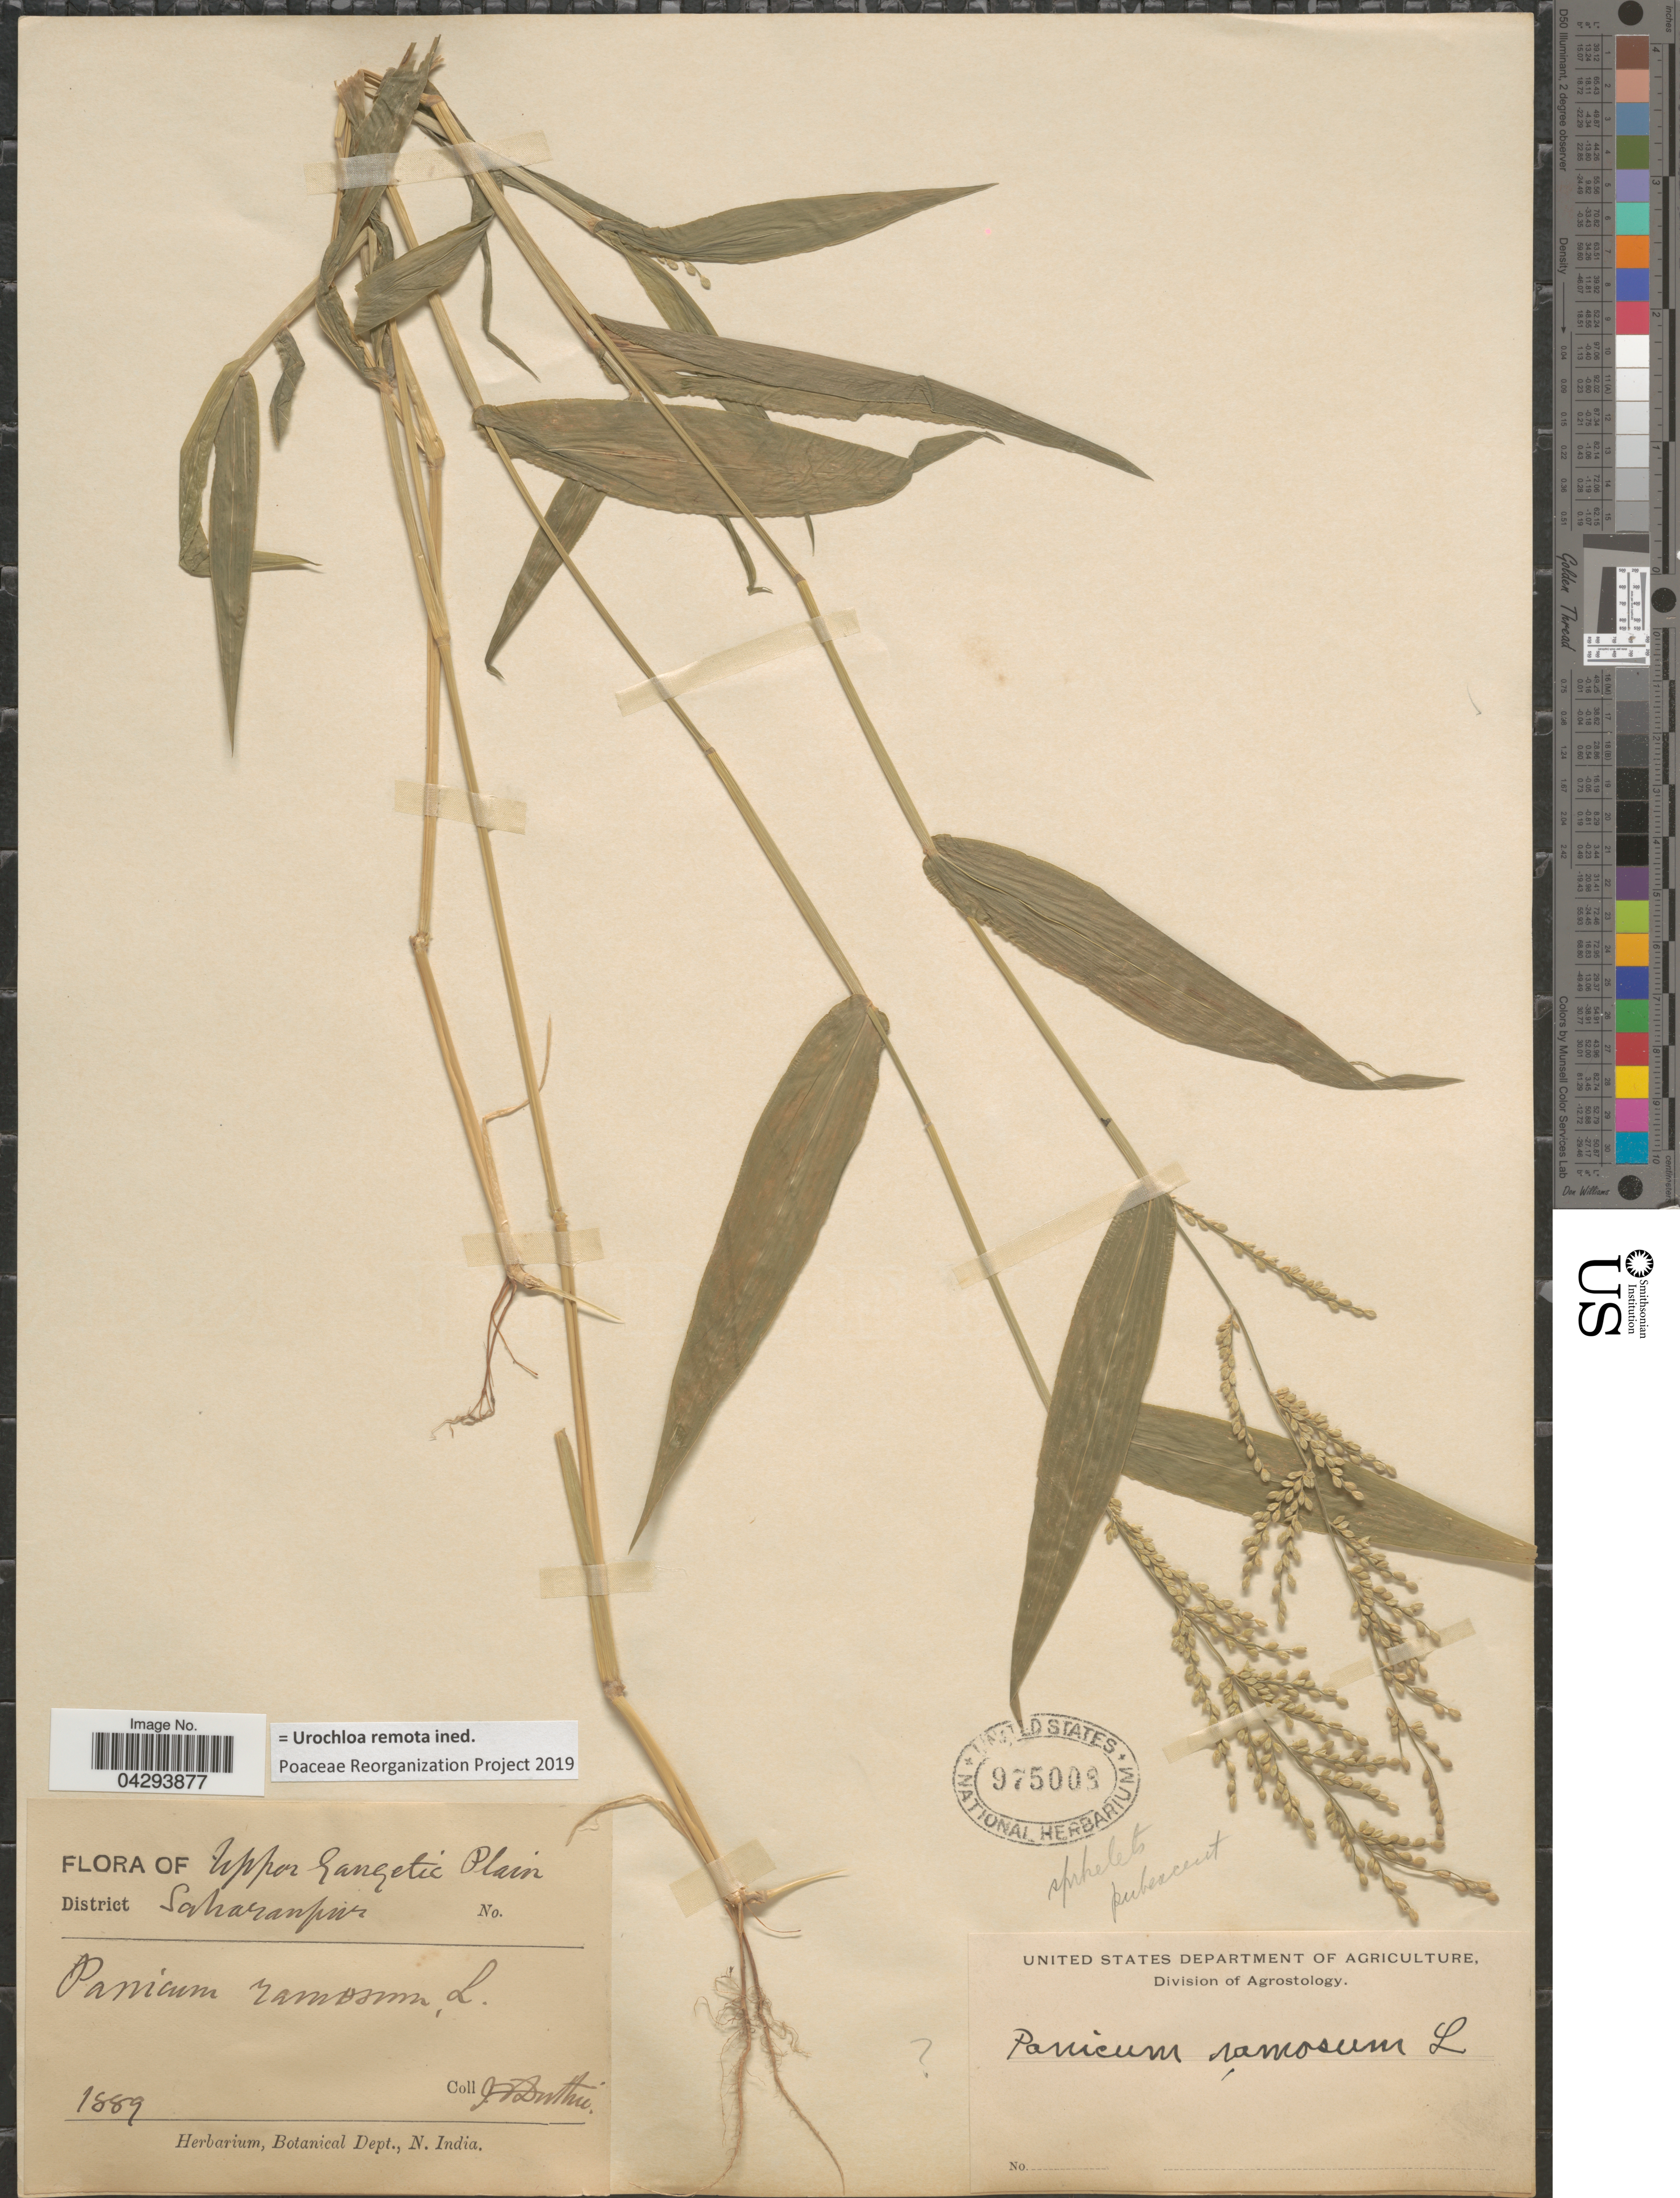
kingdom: Plantae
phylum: Tracheophyta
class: Liliopsida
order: Poales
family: Poaceae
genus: Urochloa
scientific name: Urochloa remota ined.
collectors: J. F. Duthie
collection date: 1889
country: India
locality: Upper Gangetic Plain. District Saharanpur.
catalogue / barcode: US 975008